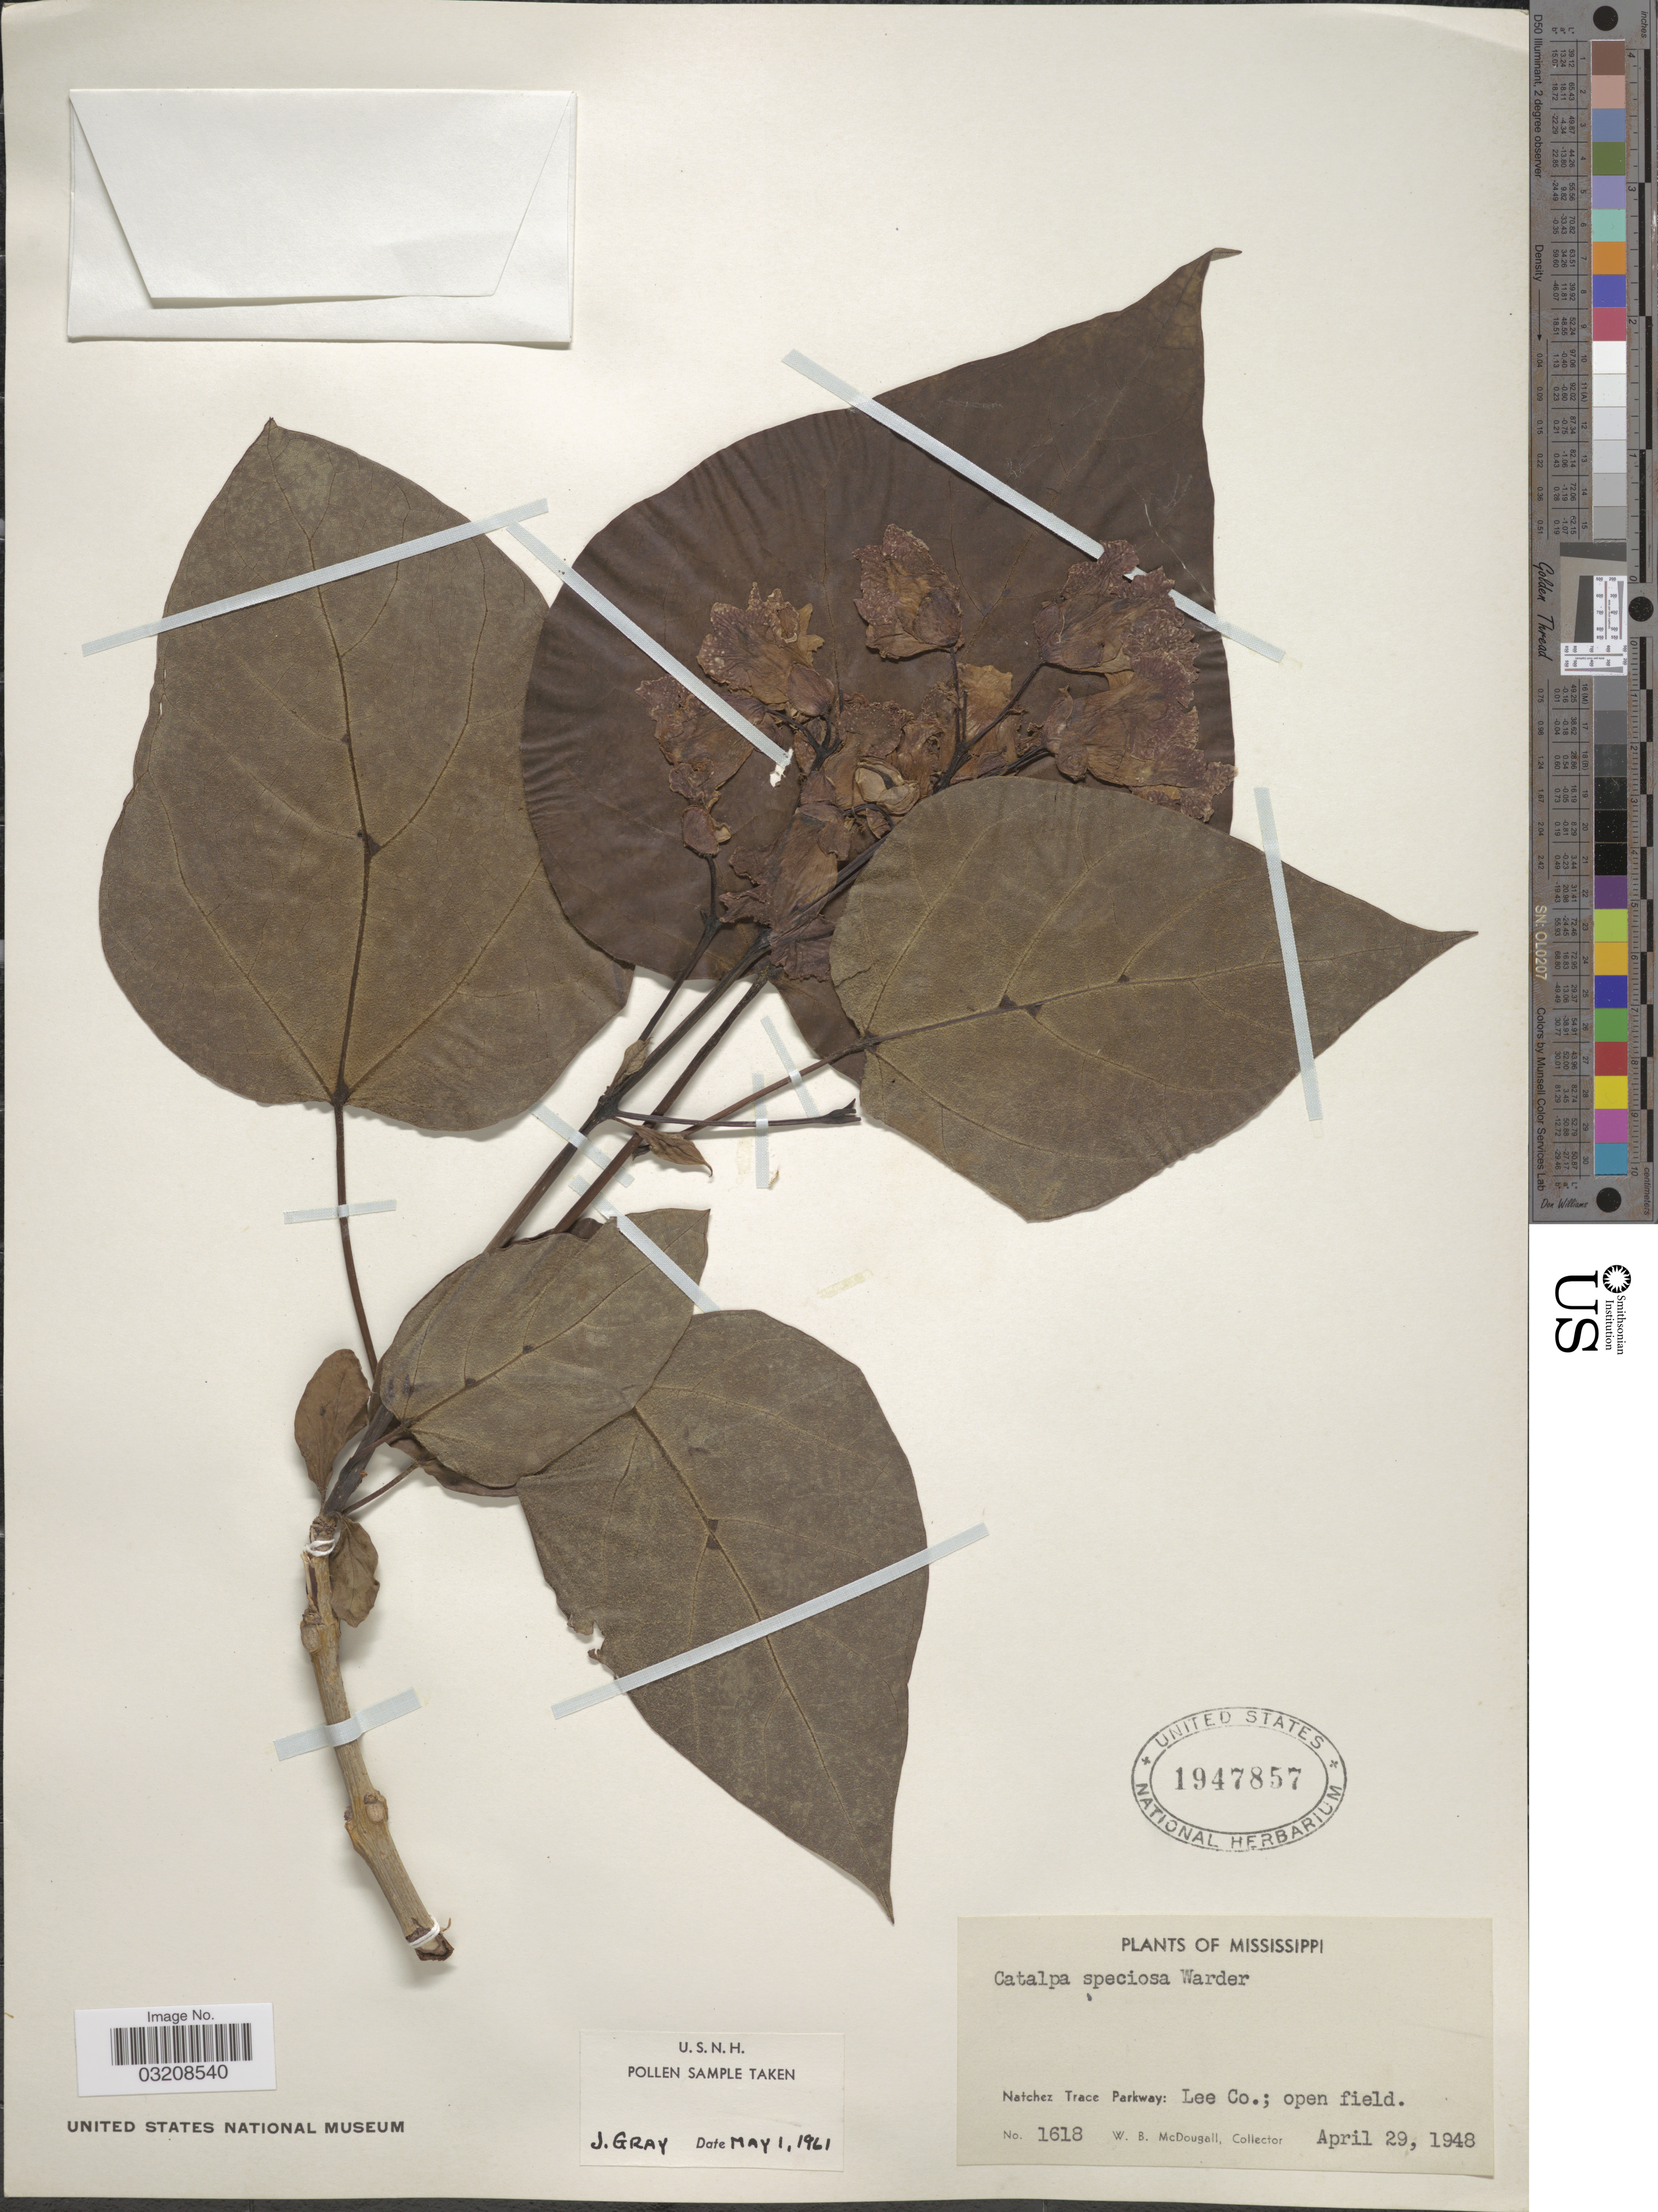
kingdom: Plantae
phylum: Tracheophyta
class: Magnoliopsida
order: Lamiales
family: Bignoniaceae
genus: Catalpa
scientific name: Catalpa speciosa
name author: (Warder) Warder ex Engelm.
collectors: W. B. McDougall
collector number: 1618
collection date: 1948-04-29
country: United States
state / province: Mississippi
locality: Natchez Trace Parkway: Lee Co.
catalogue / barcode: US 1947857